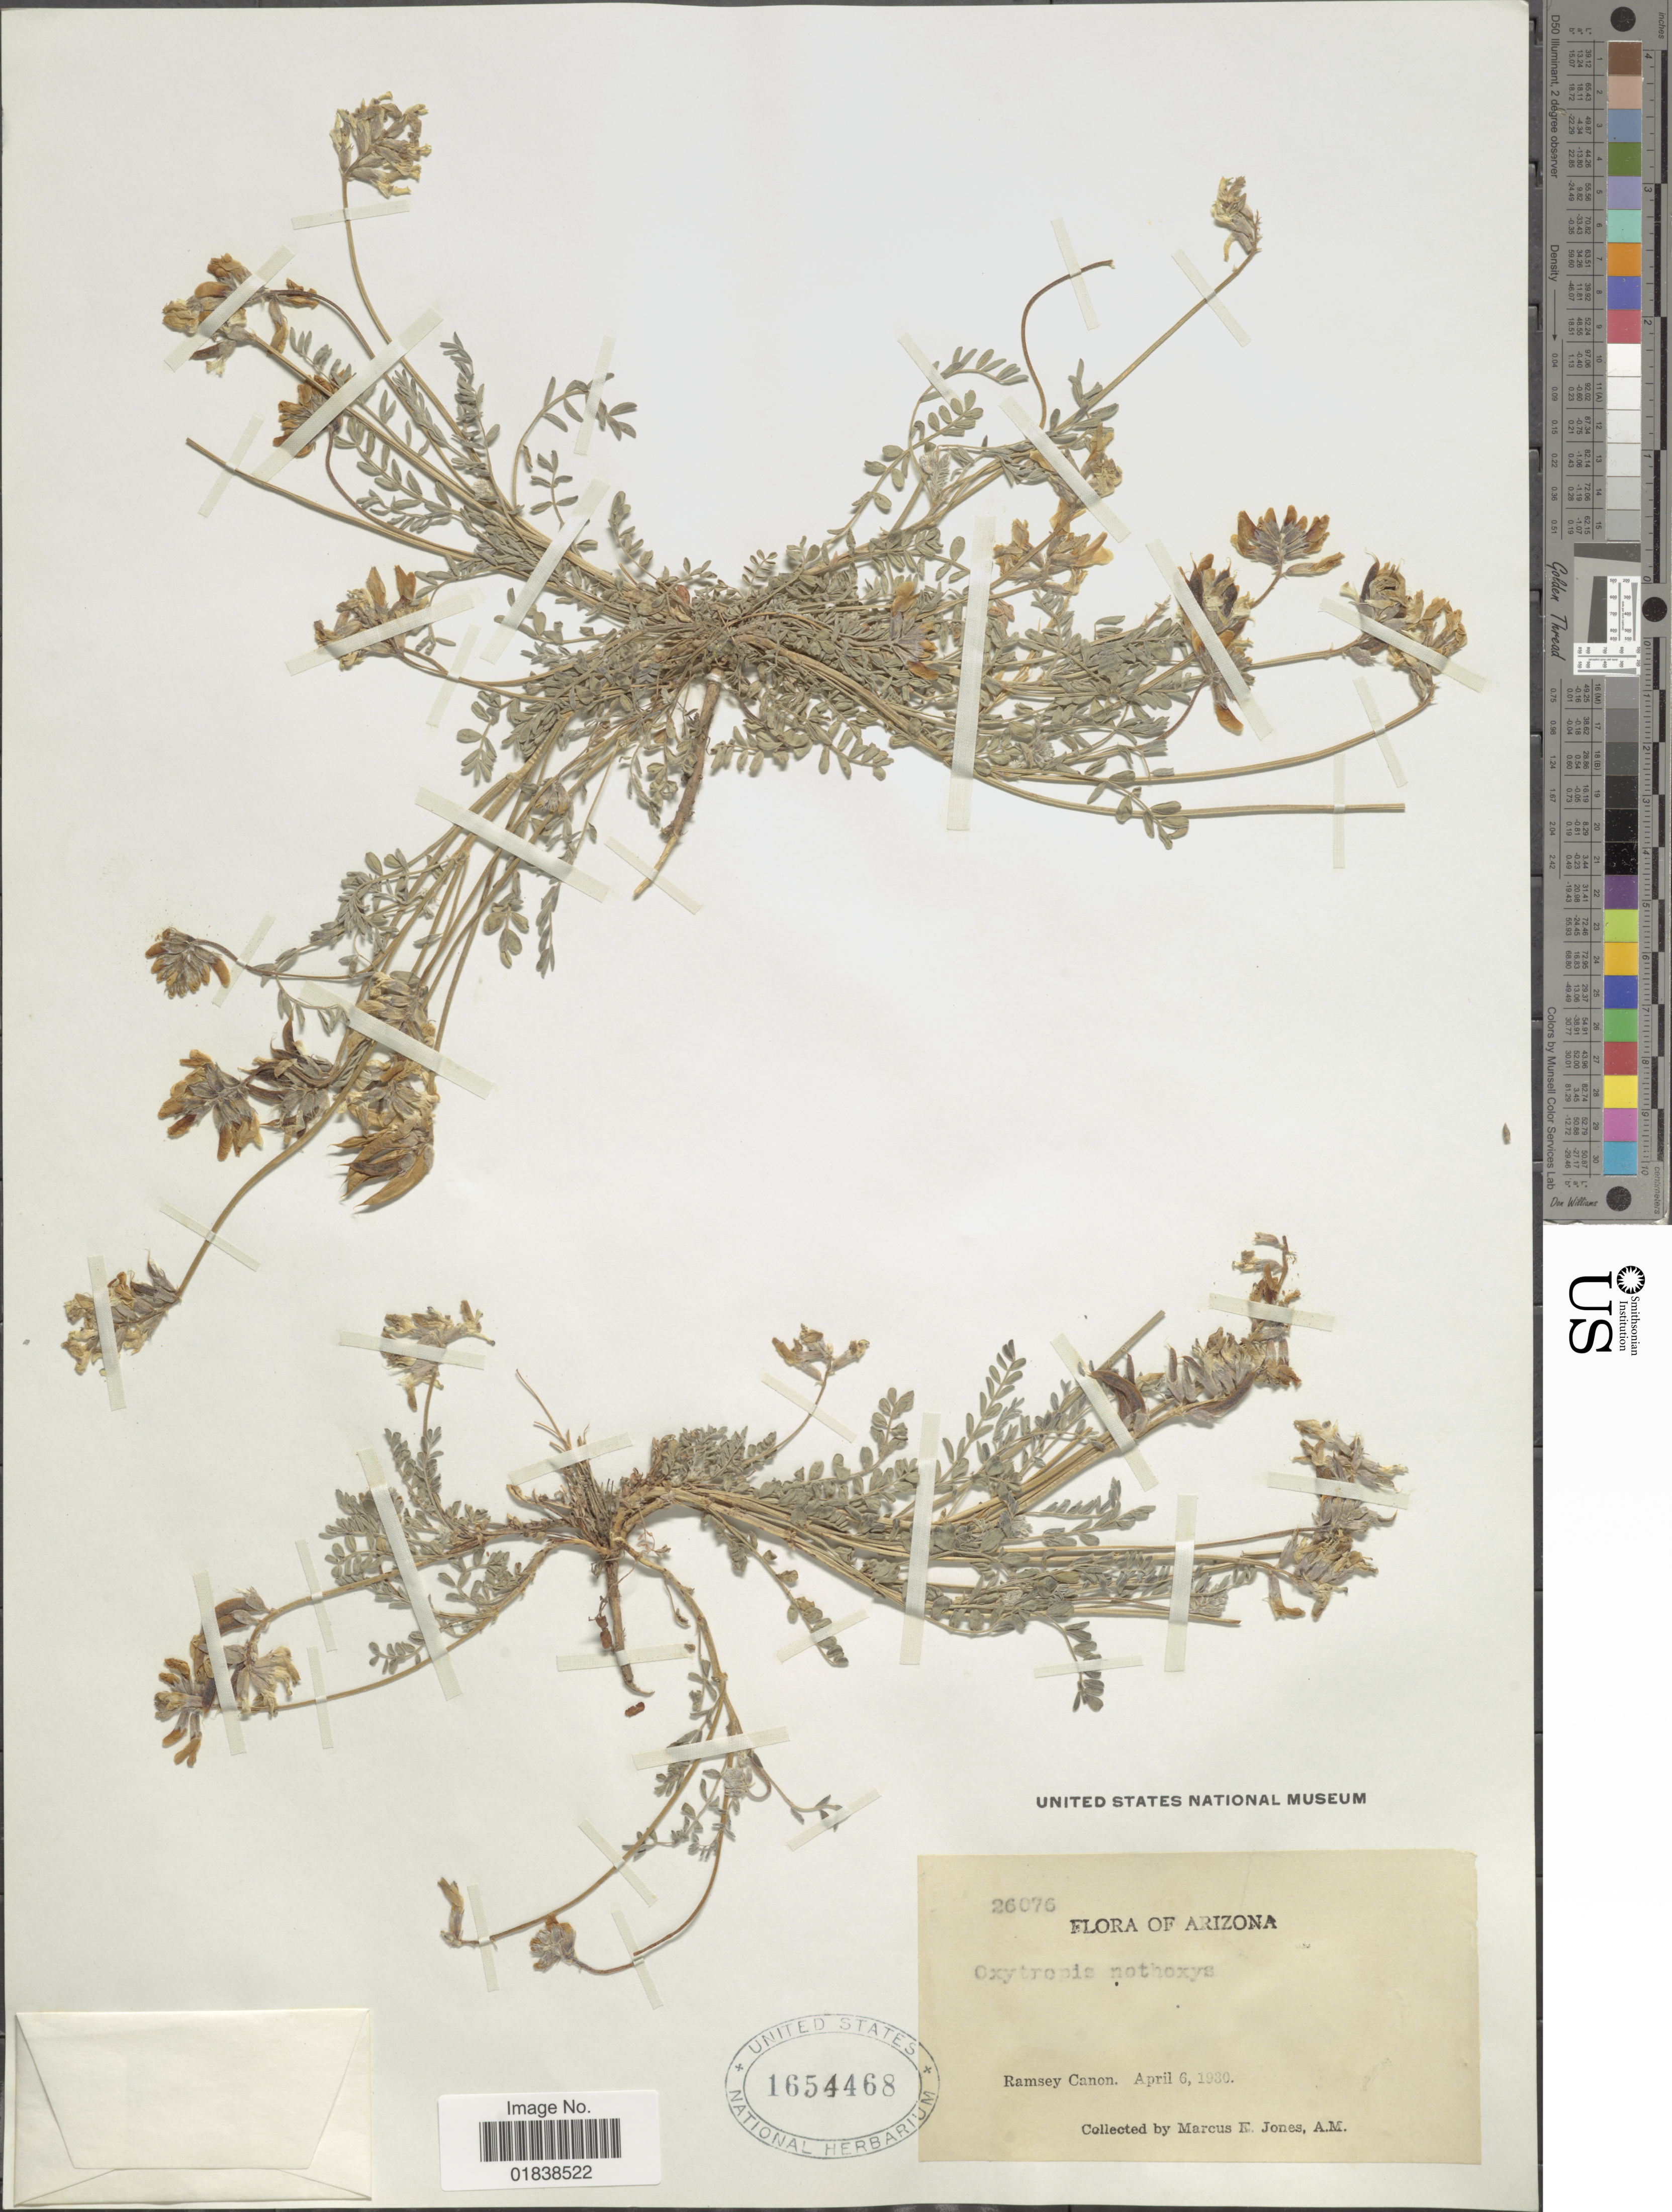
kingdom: Plantae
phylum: Tracheophyta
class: Magnoliopsida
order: Fabales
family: Fabaceae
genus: Astragalus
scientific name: Astragalus nothoxys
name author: A. Gray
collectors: M. E. Jones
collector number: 26076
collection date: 1980-04-06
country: United States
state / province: Arizona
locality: Ramsey Canon.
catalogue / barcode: US 1654468